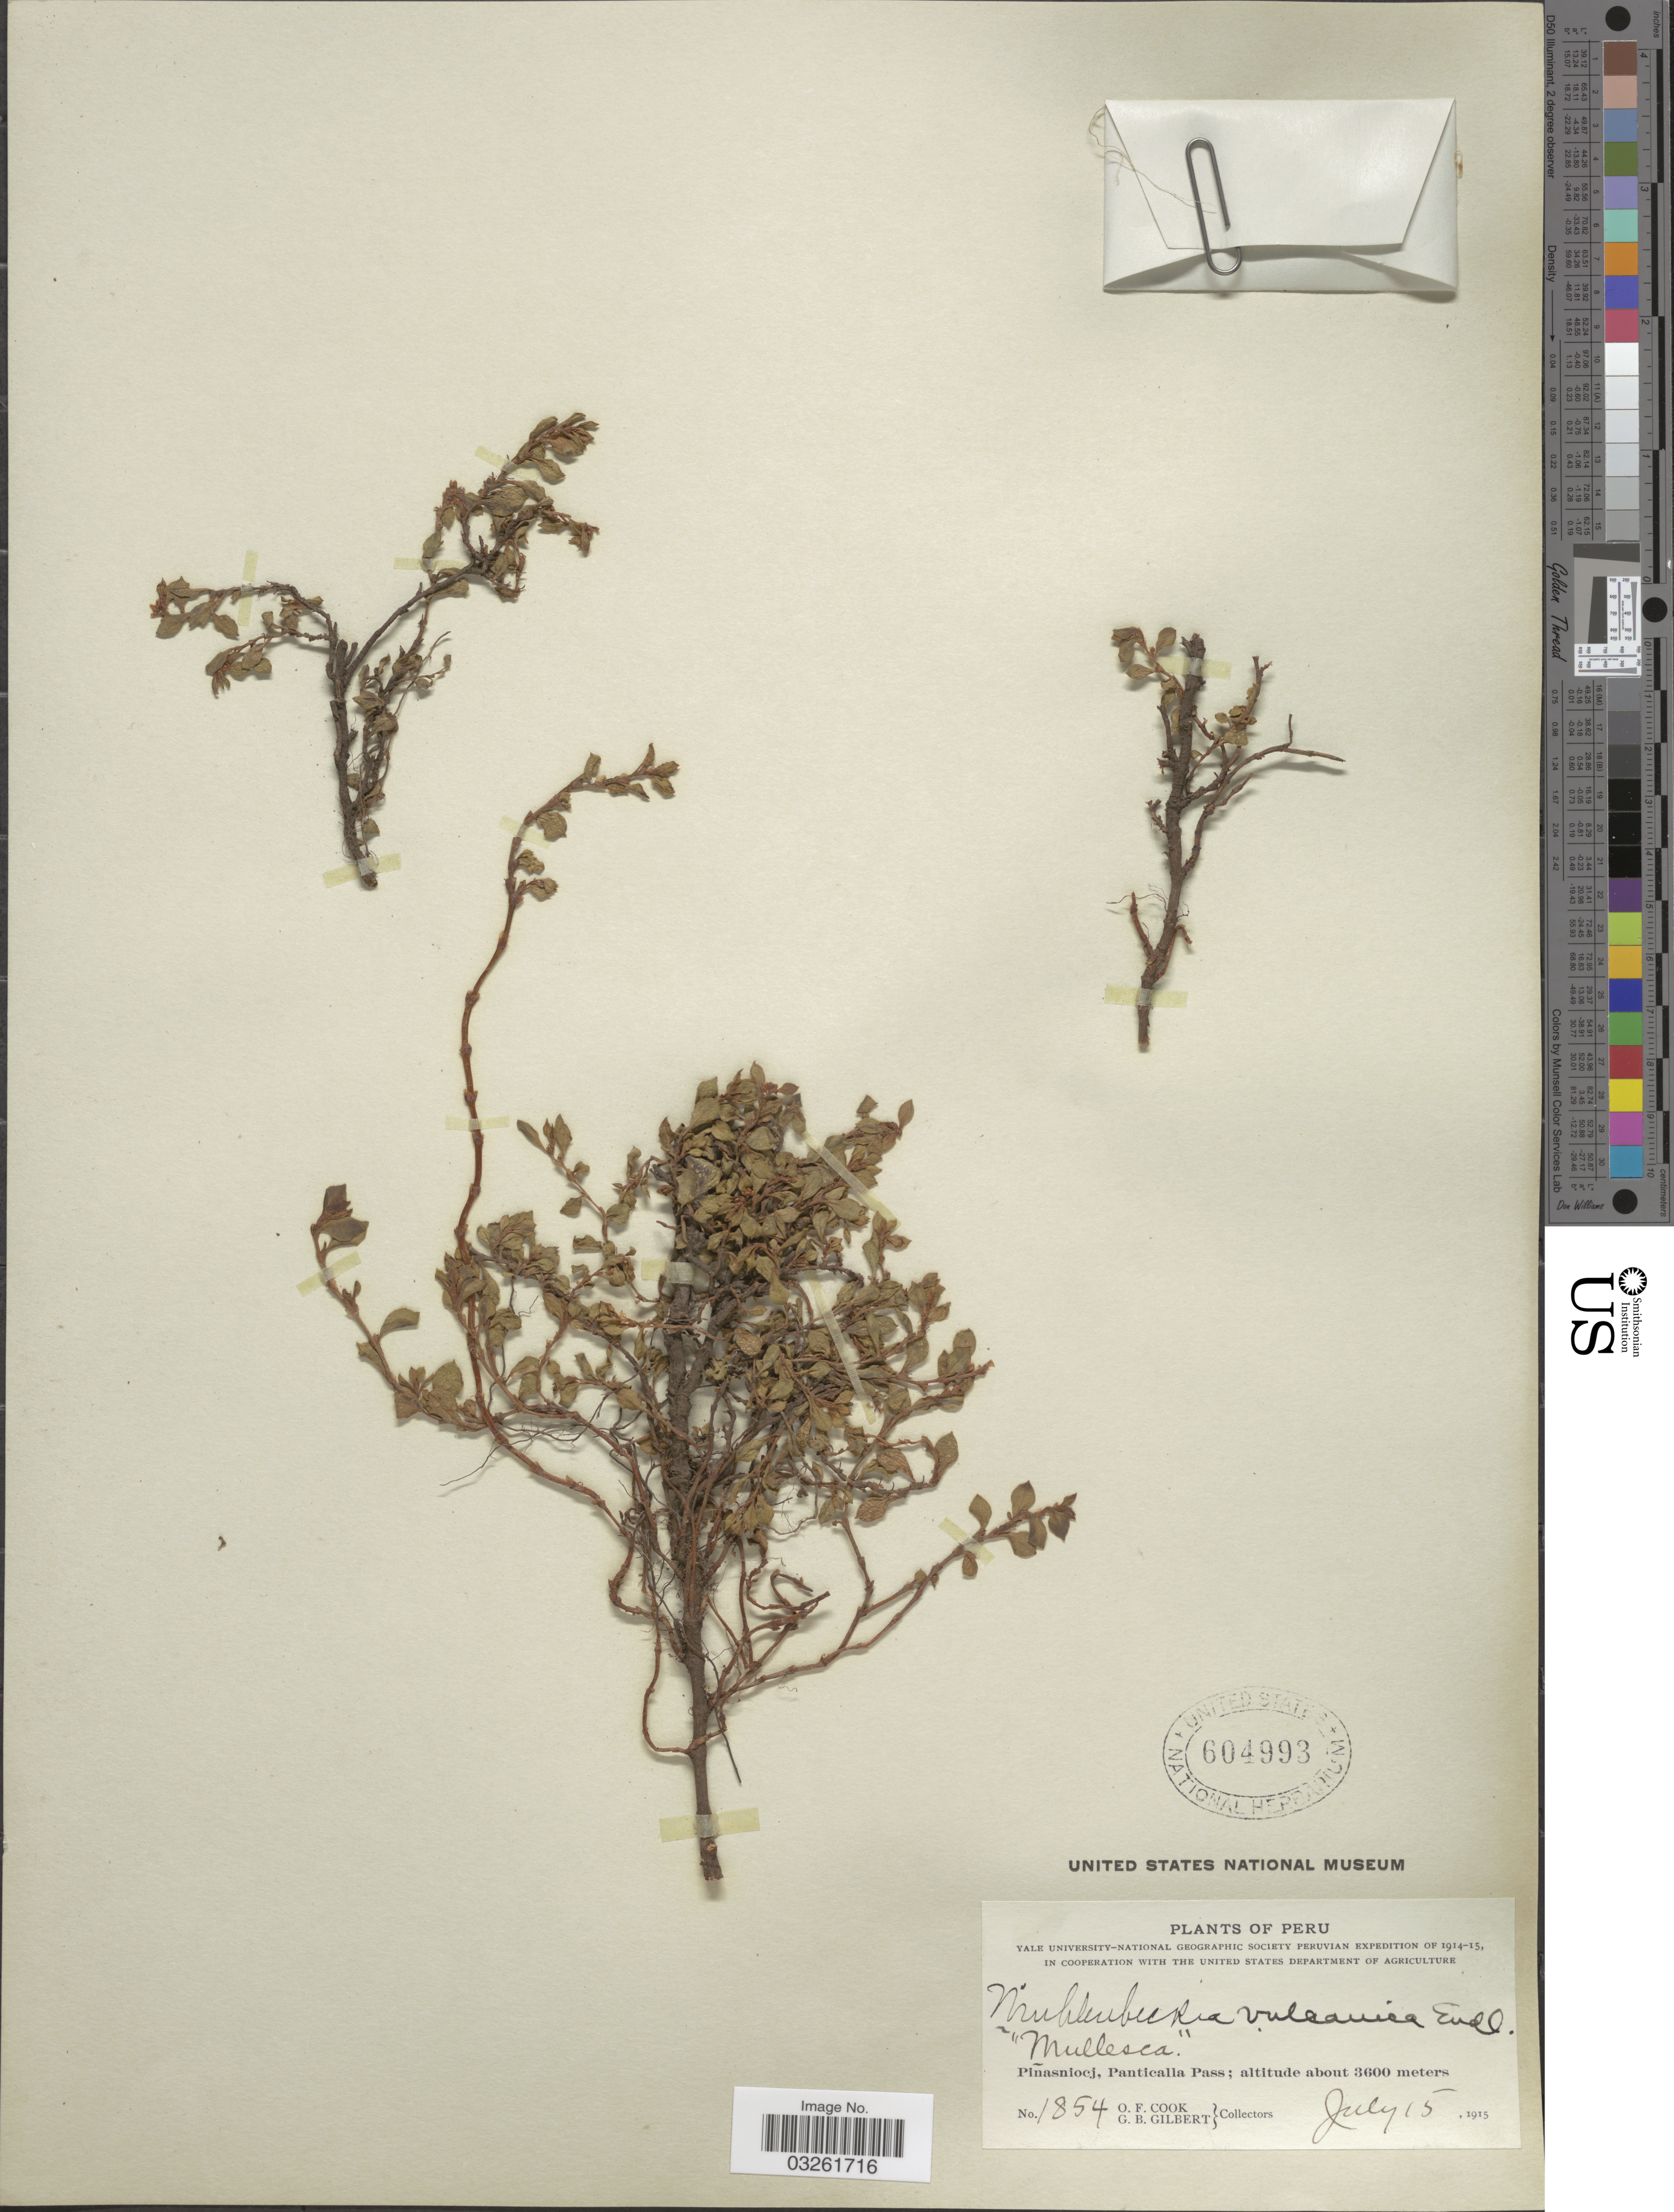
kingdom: Plantae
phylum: Tracheophyta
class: Magnoliopsida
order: Caryophyllales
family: Polygonaceae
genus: Muehlenbeckia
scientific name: Muehlenbeckia volcanica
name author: (Benth.) Endl.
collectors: O. F. Cook & G. B. Gilbert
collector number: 1854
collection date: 1915-07-15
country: Peru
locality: Piñasniocj, Panticalla Pass.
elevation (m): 3600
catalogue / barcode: US 604993